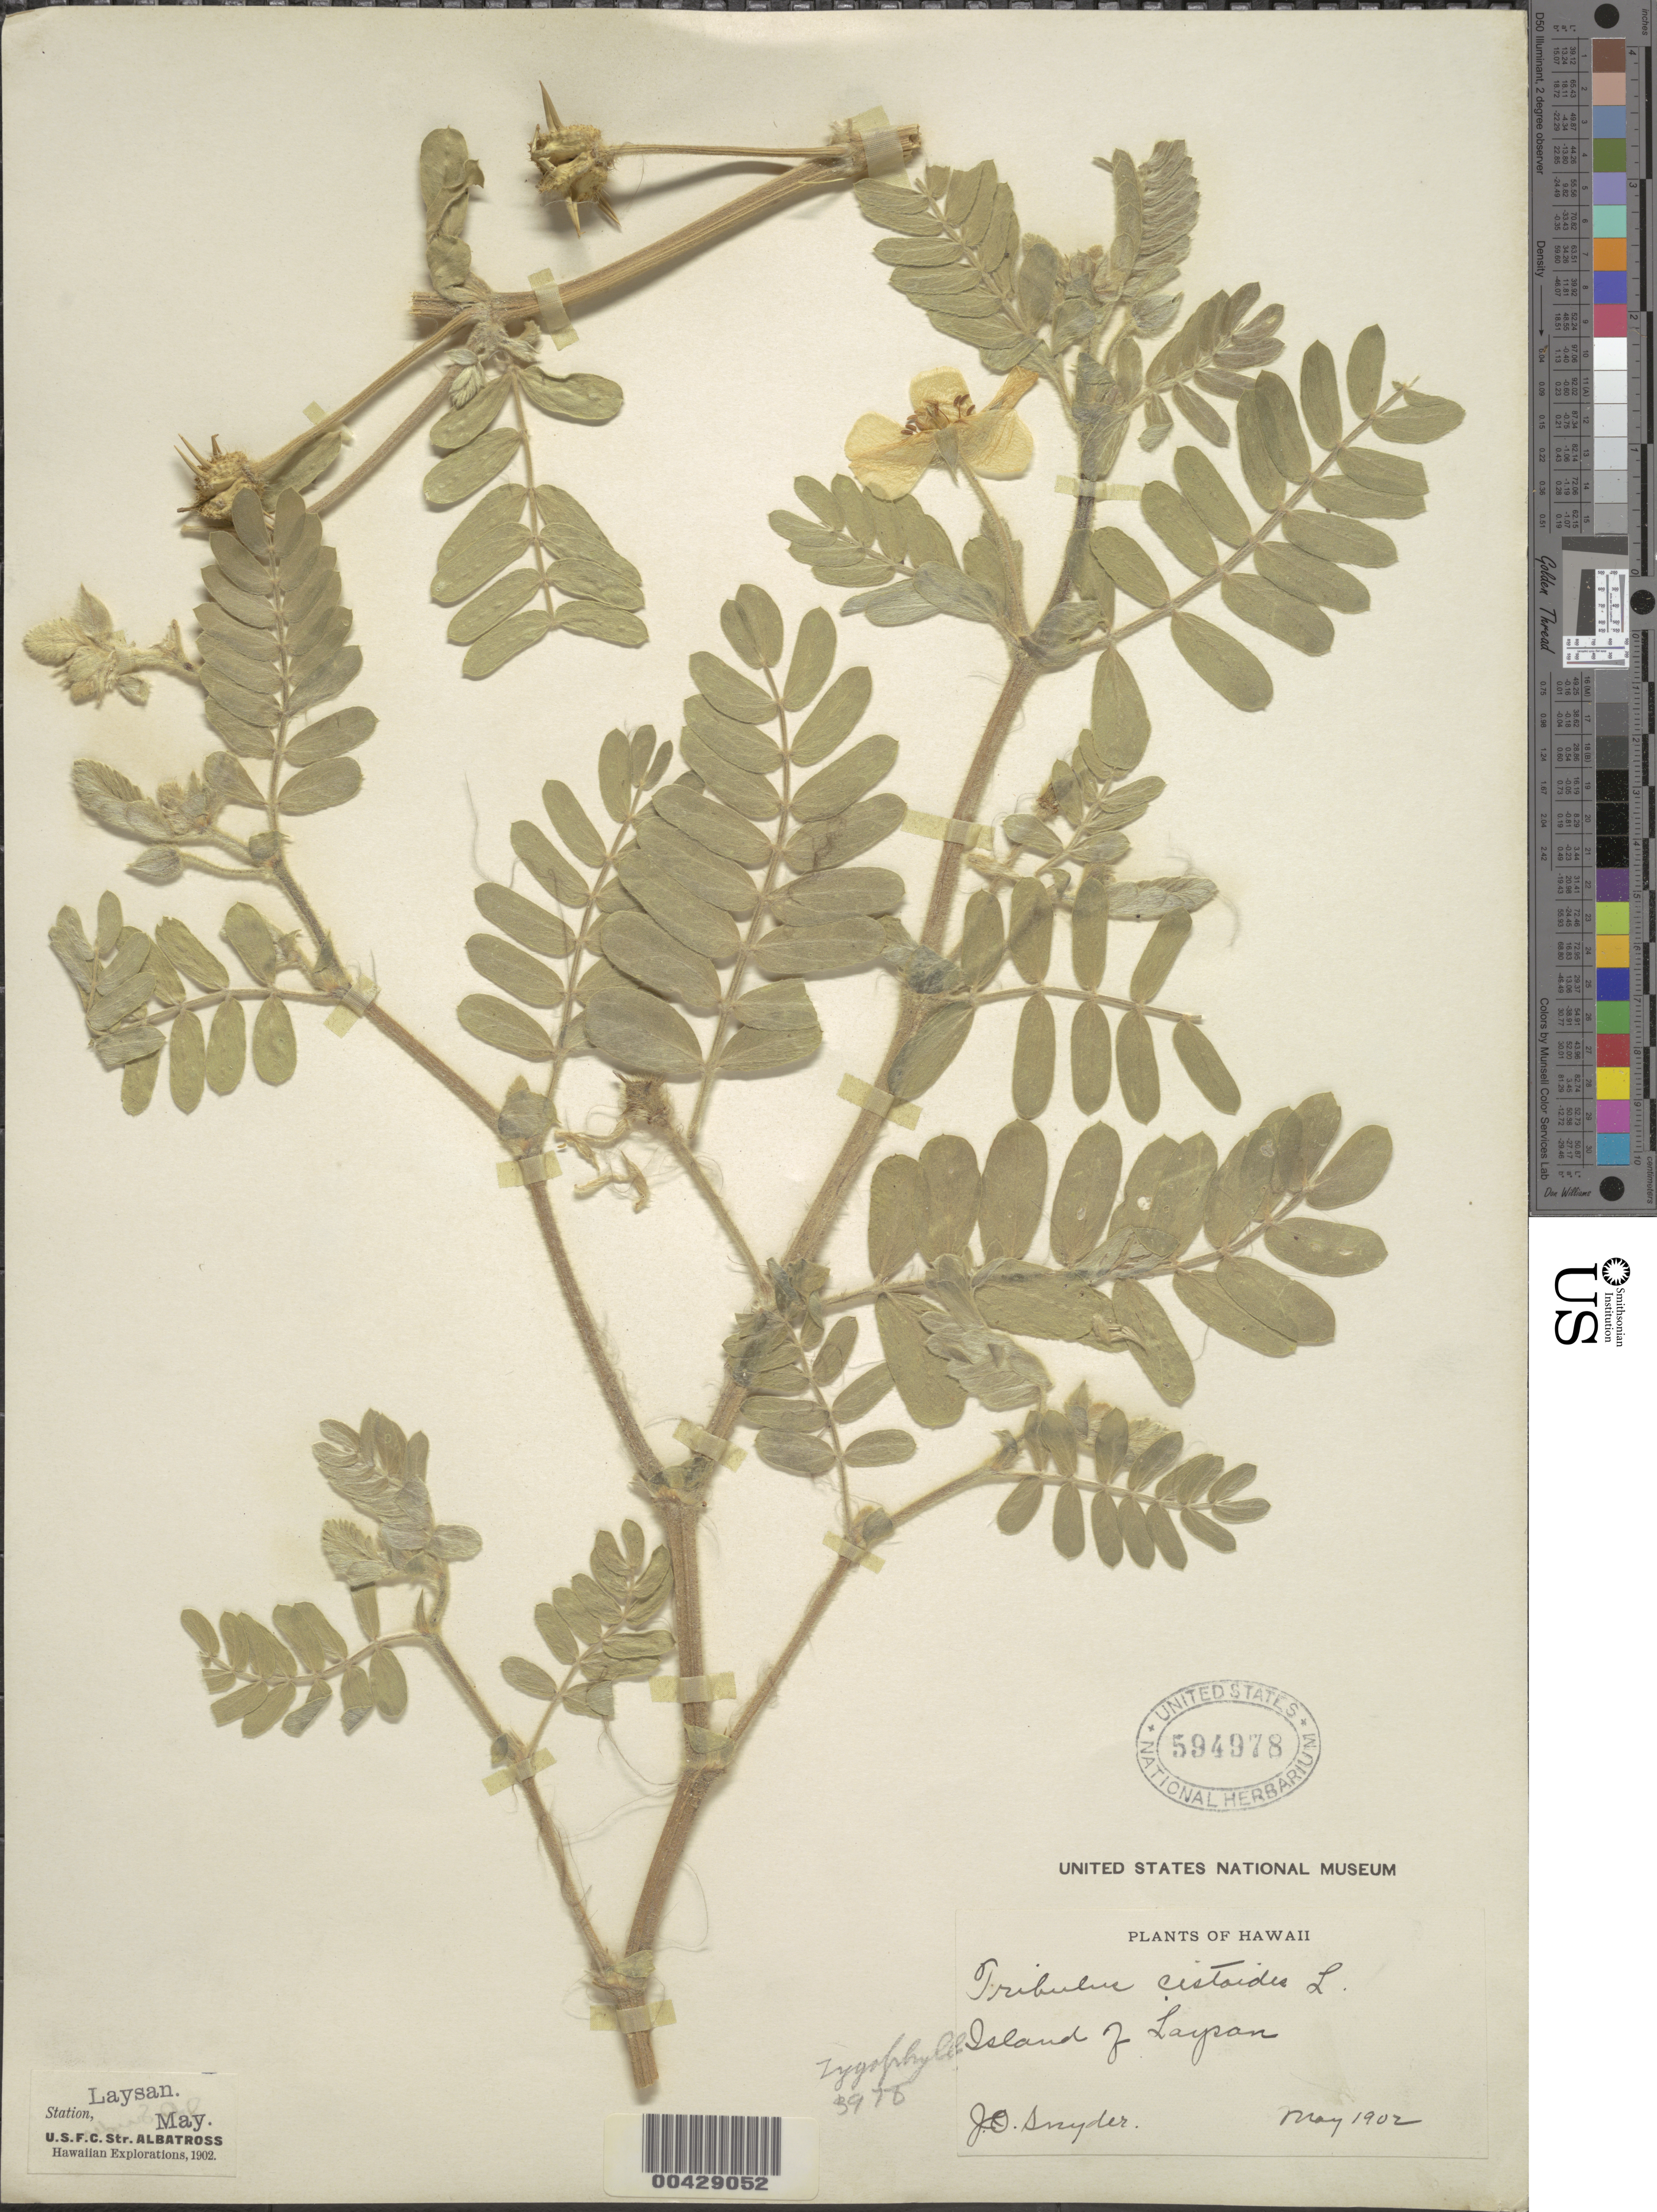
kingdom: Plantae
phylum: Tracheophyta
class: Magnoliopsida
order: Zygophyllales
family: Zygophyllaceae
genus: Tribulus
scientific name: Tribulus cistoides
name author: L.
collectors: J. Snyder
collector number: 3978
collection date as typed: May 1902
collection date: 1902-05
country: United States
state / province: Hawaii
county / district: Honolulu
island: Laysan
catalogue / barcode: US 594978